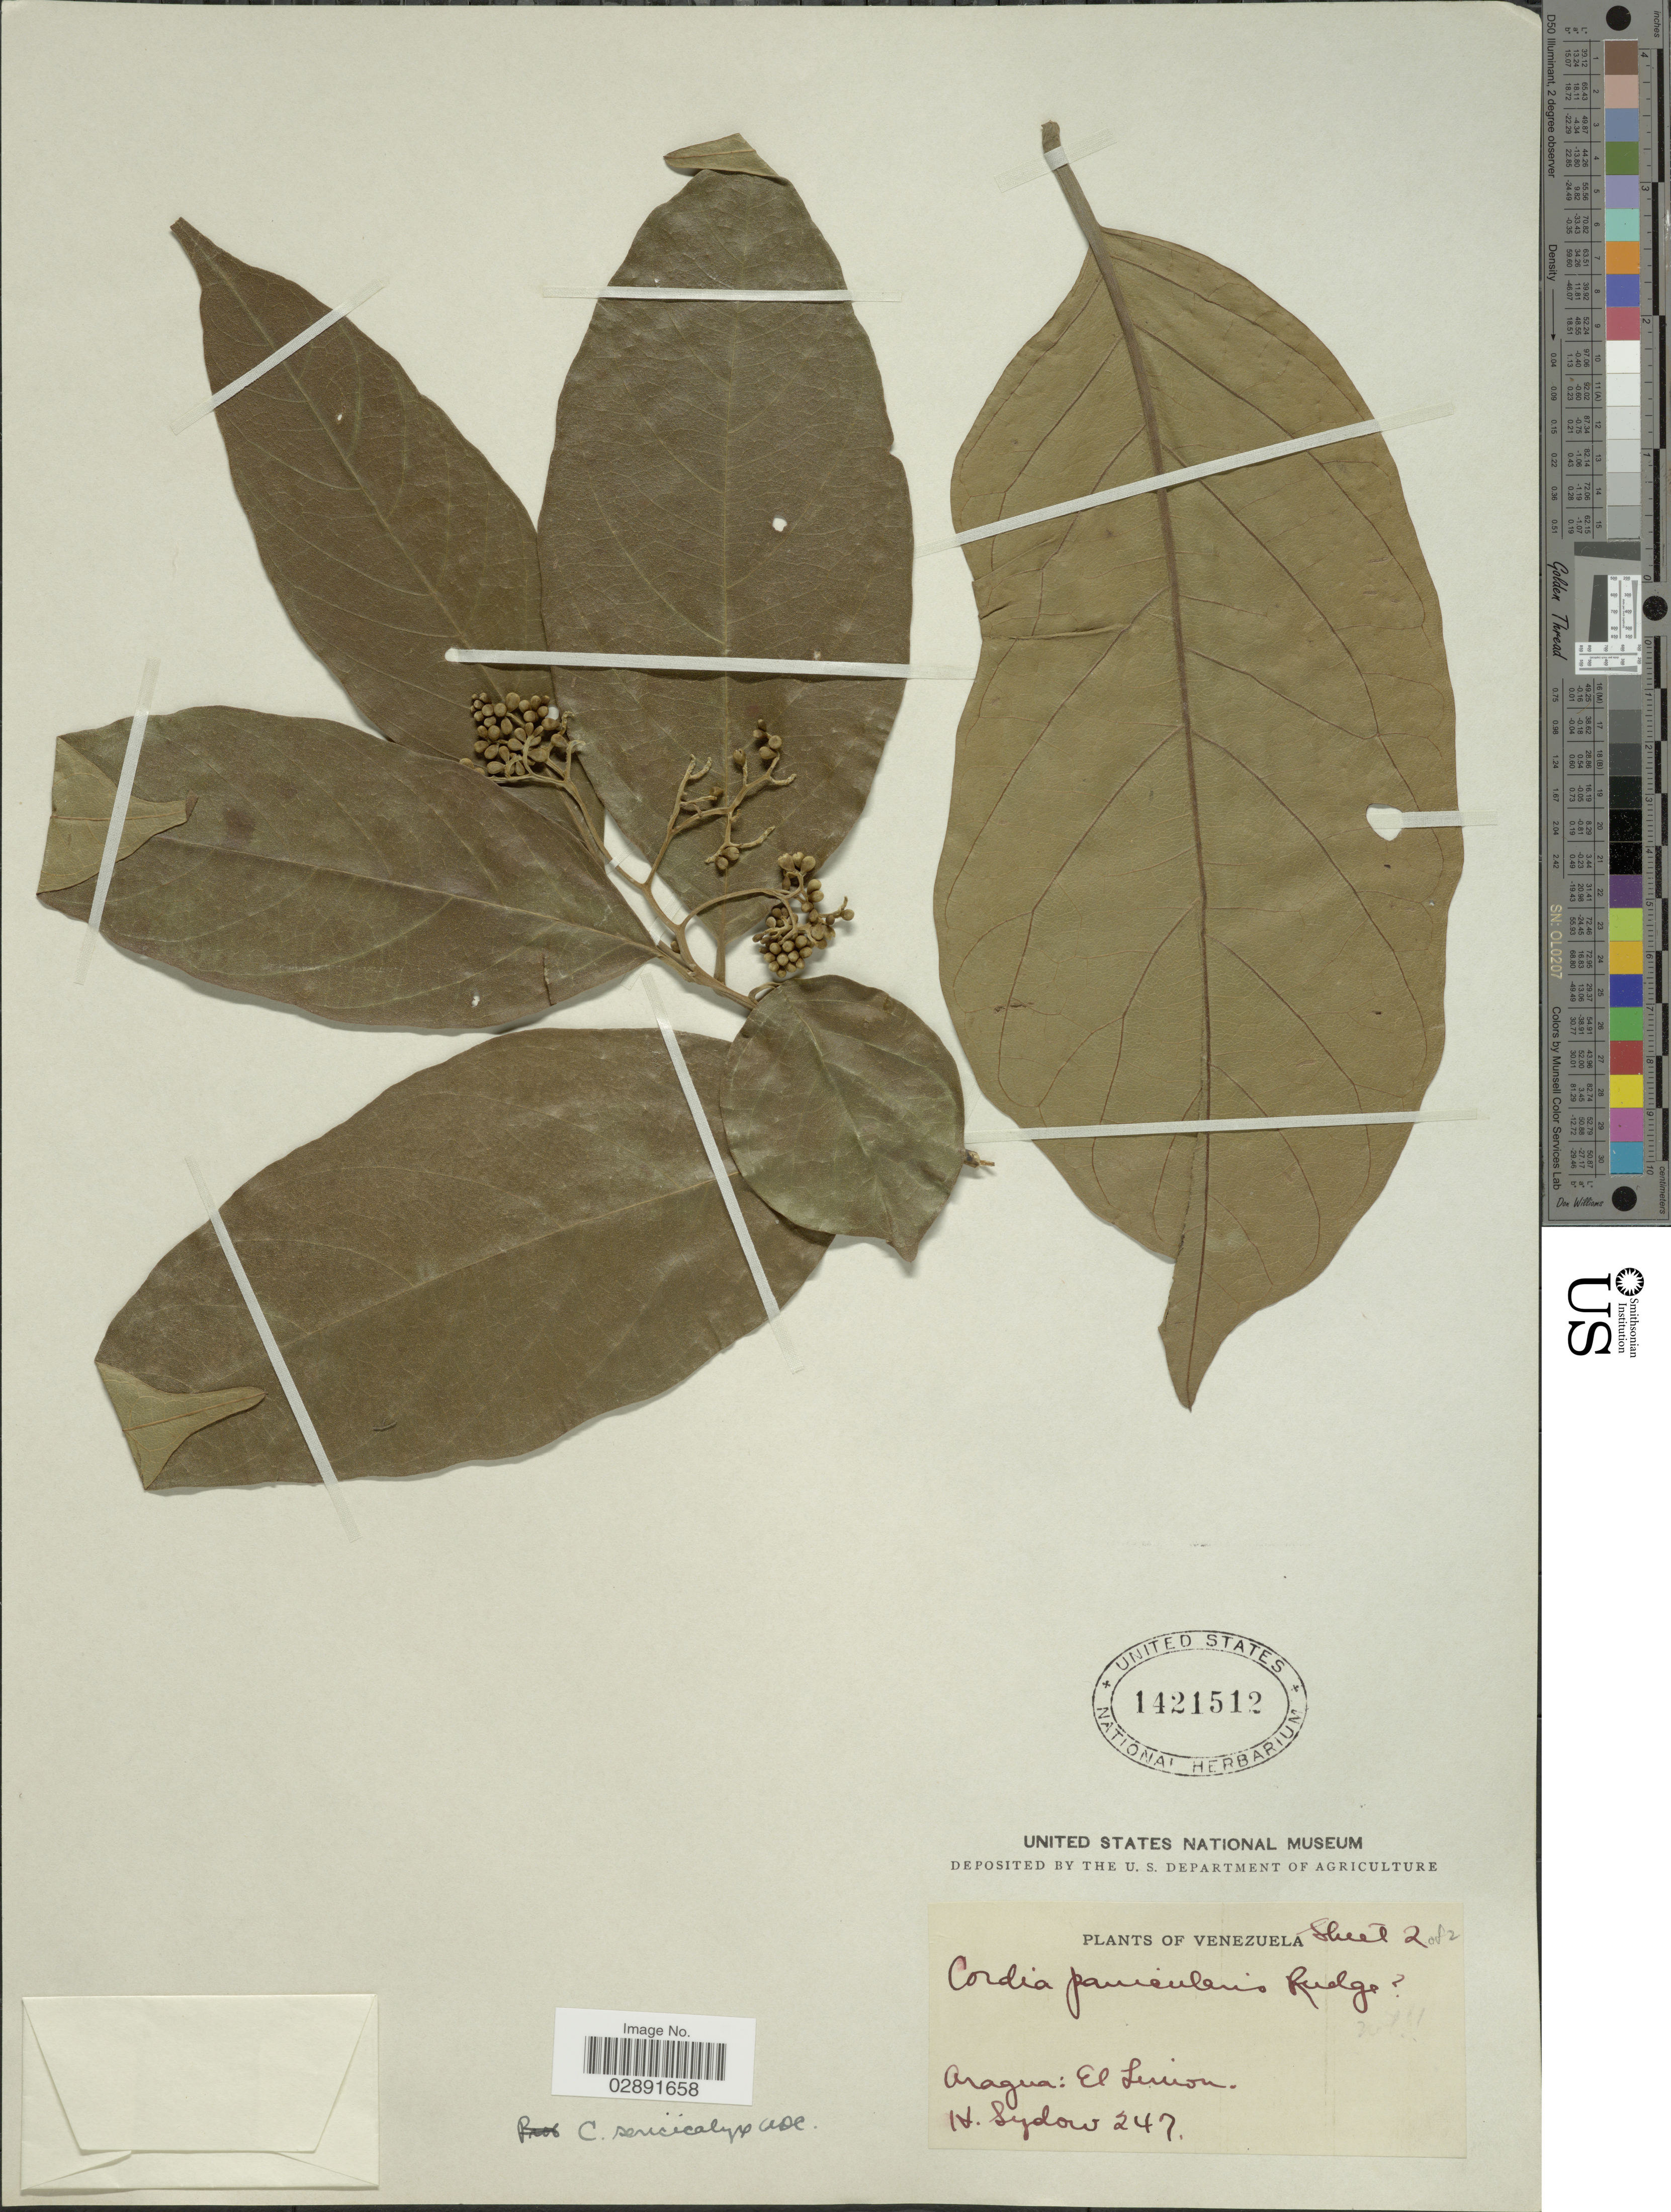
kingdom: Plantae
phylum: Tracheophyta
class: Magnoliopsida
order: Boraginales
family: Cordiaceae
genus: Cordia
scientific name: Cordia sericicalyx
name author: A. DC. in DC.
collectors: H. Sydow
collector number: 247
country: Venezuela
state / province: Aragua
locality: El Limon.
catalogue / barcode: US 1421512